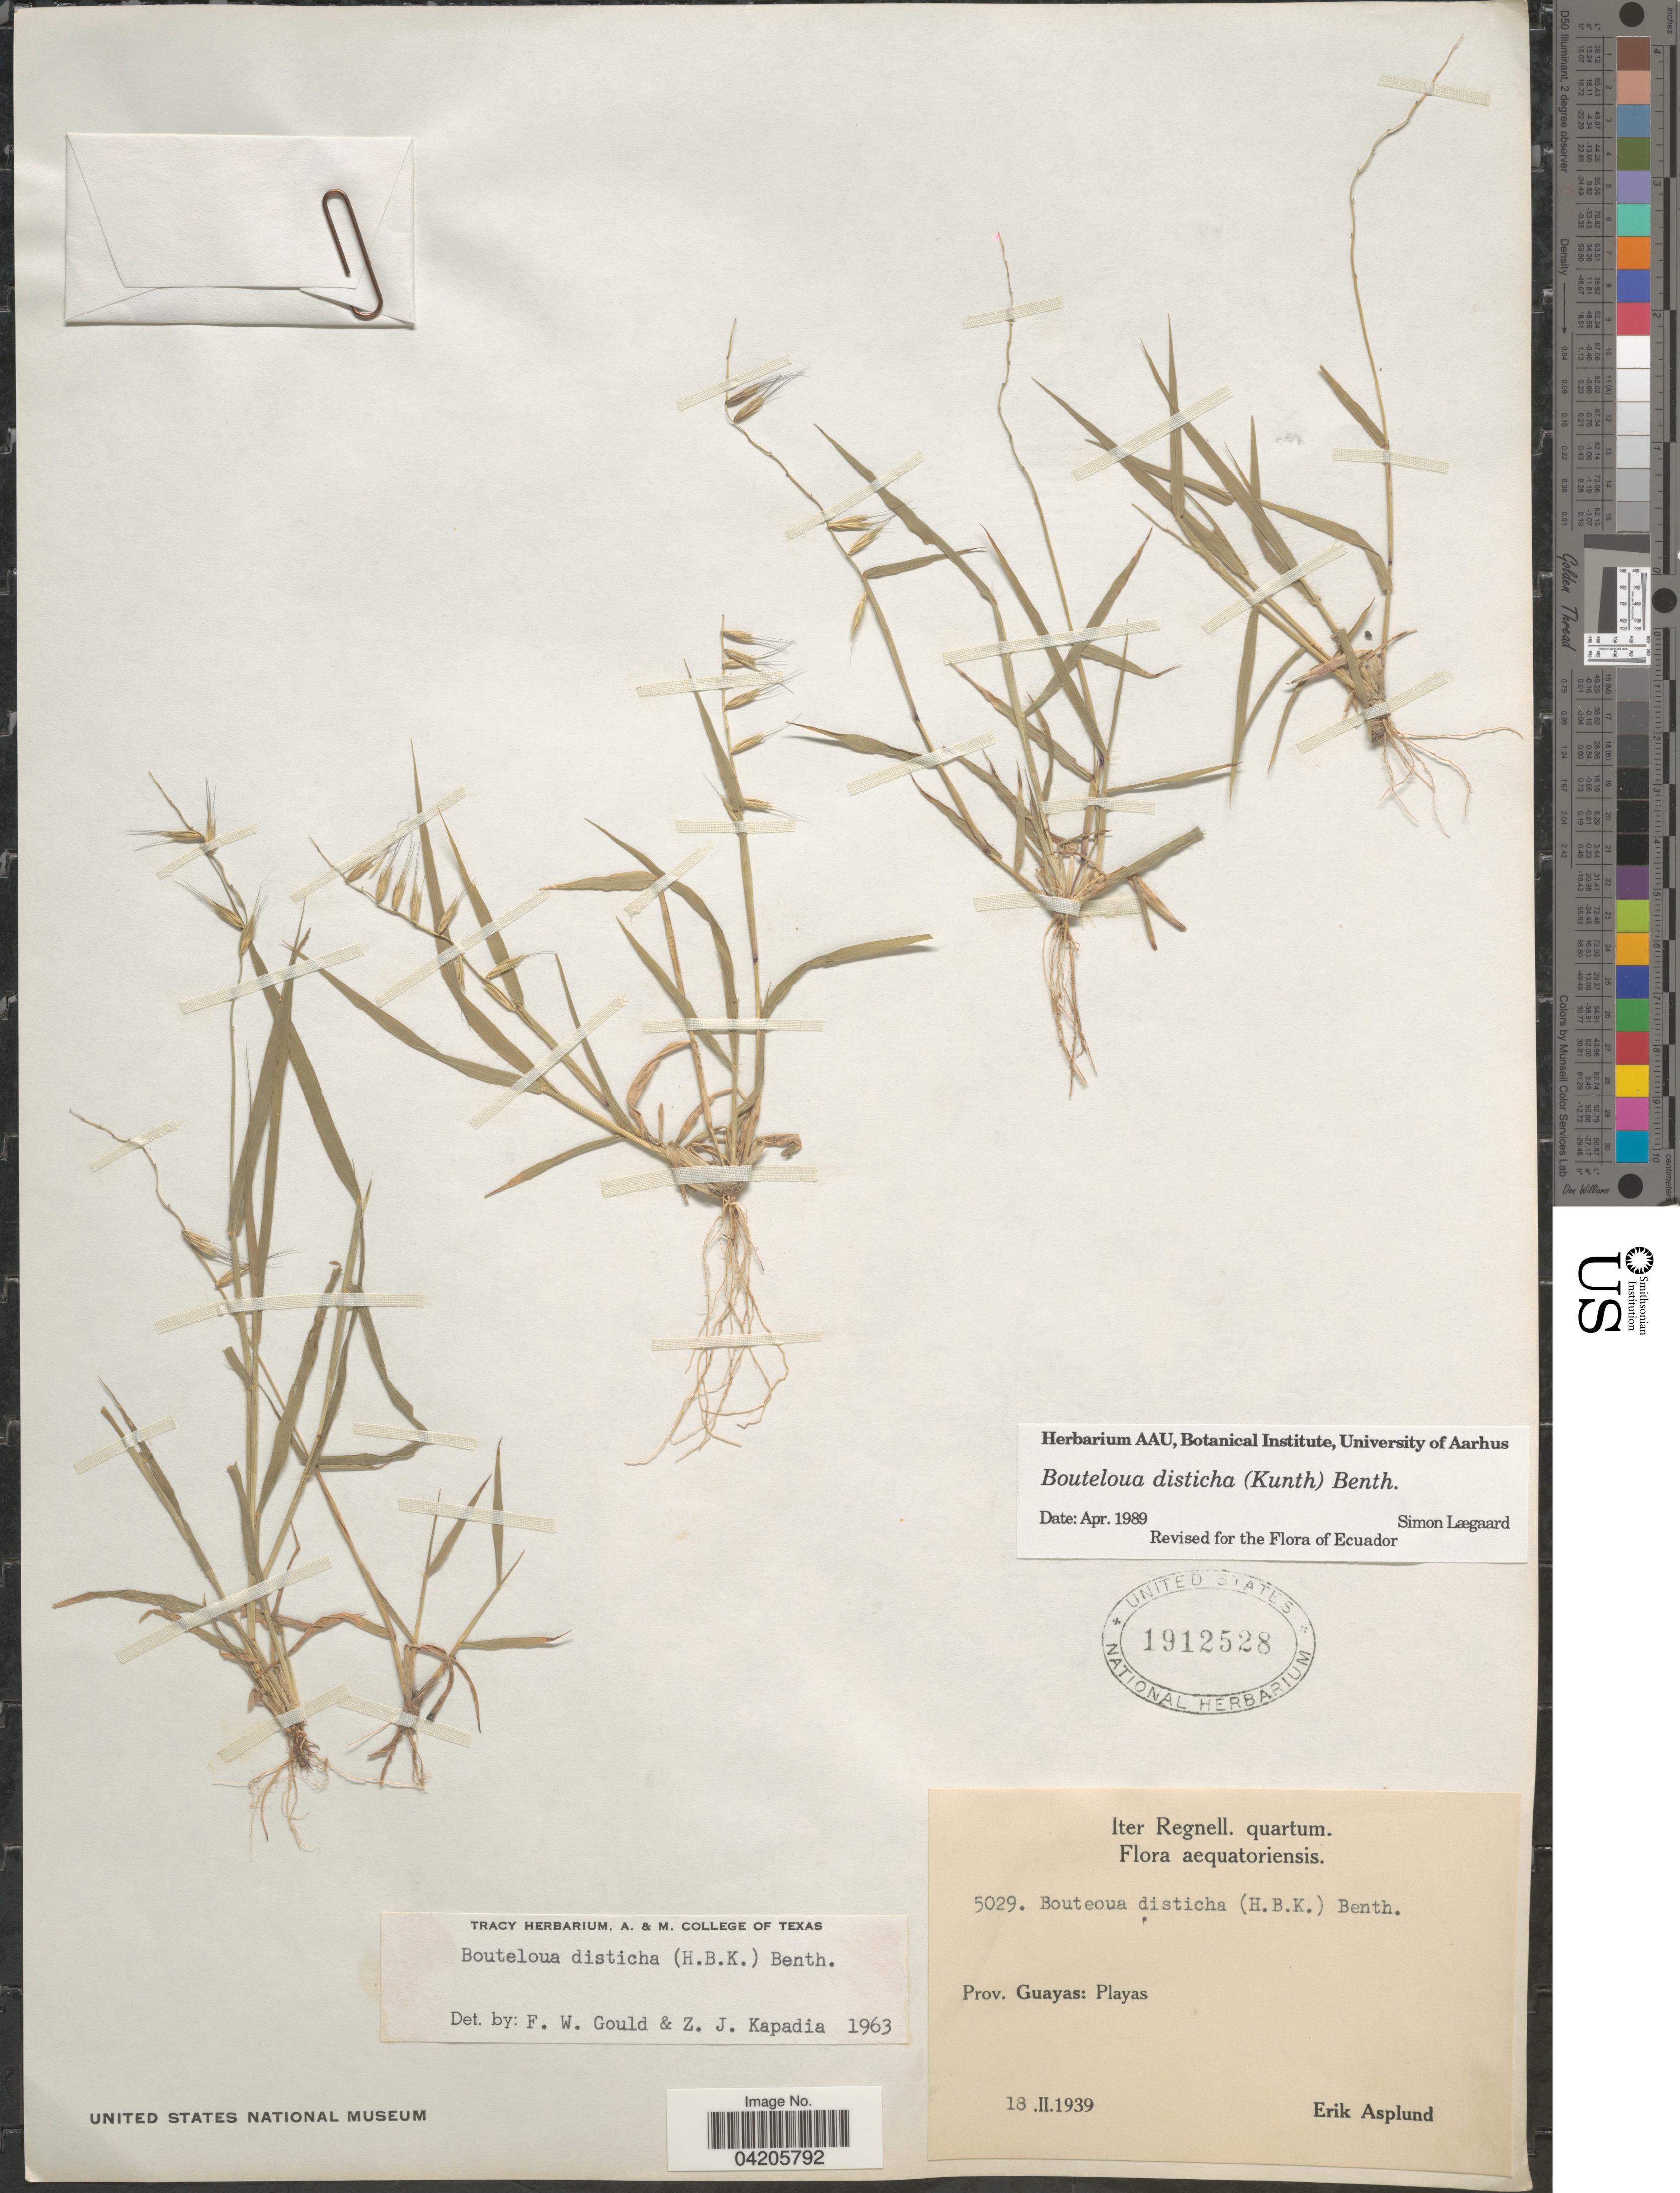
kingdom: Plantae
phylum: Tracheophyta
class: Liliopsida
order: Poales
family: Poaceae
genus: Bouteloua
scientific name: Bouteloua disticha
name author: (Kunth) Benth.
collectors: E. Asplund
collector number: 5029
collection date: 1939-02-18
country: Ecuador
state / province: Guayas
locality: Iter Regnell. quartum. Playas.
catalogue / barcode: US 1912528